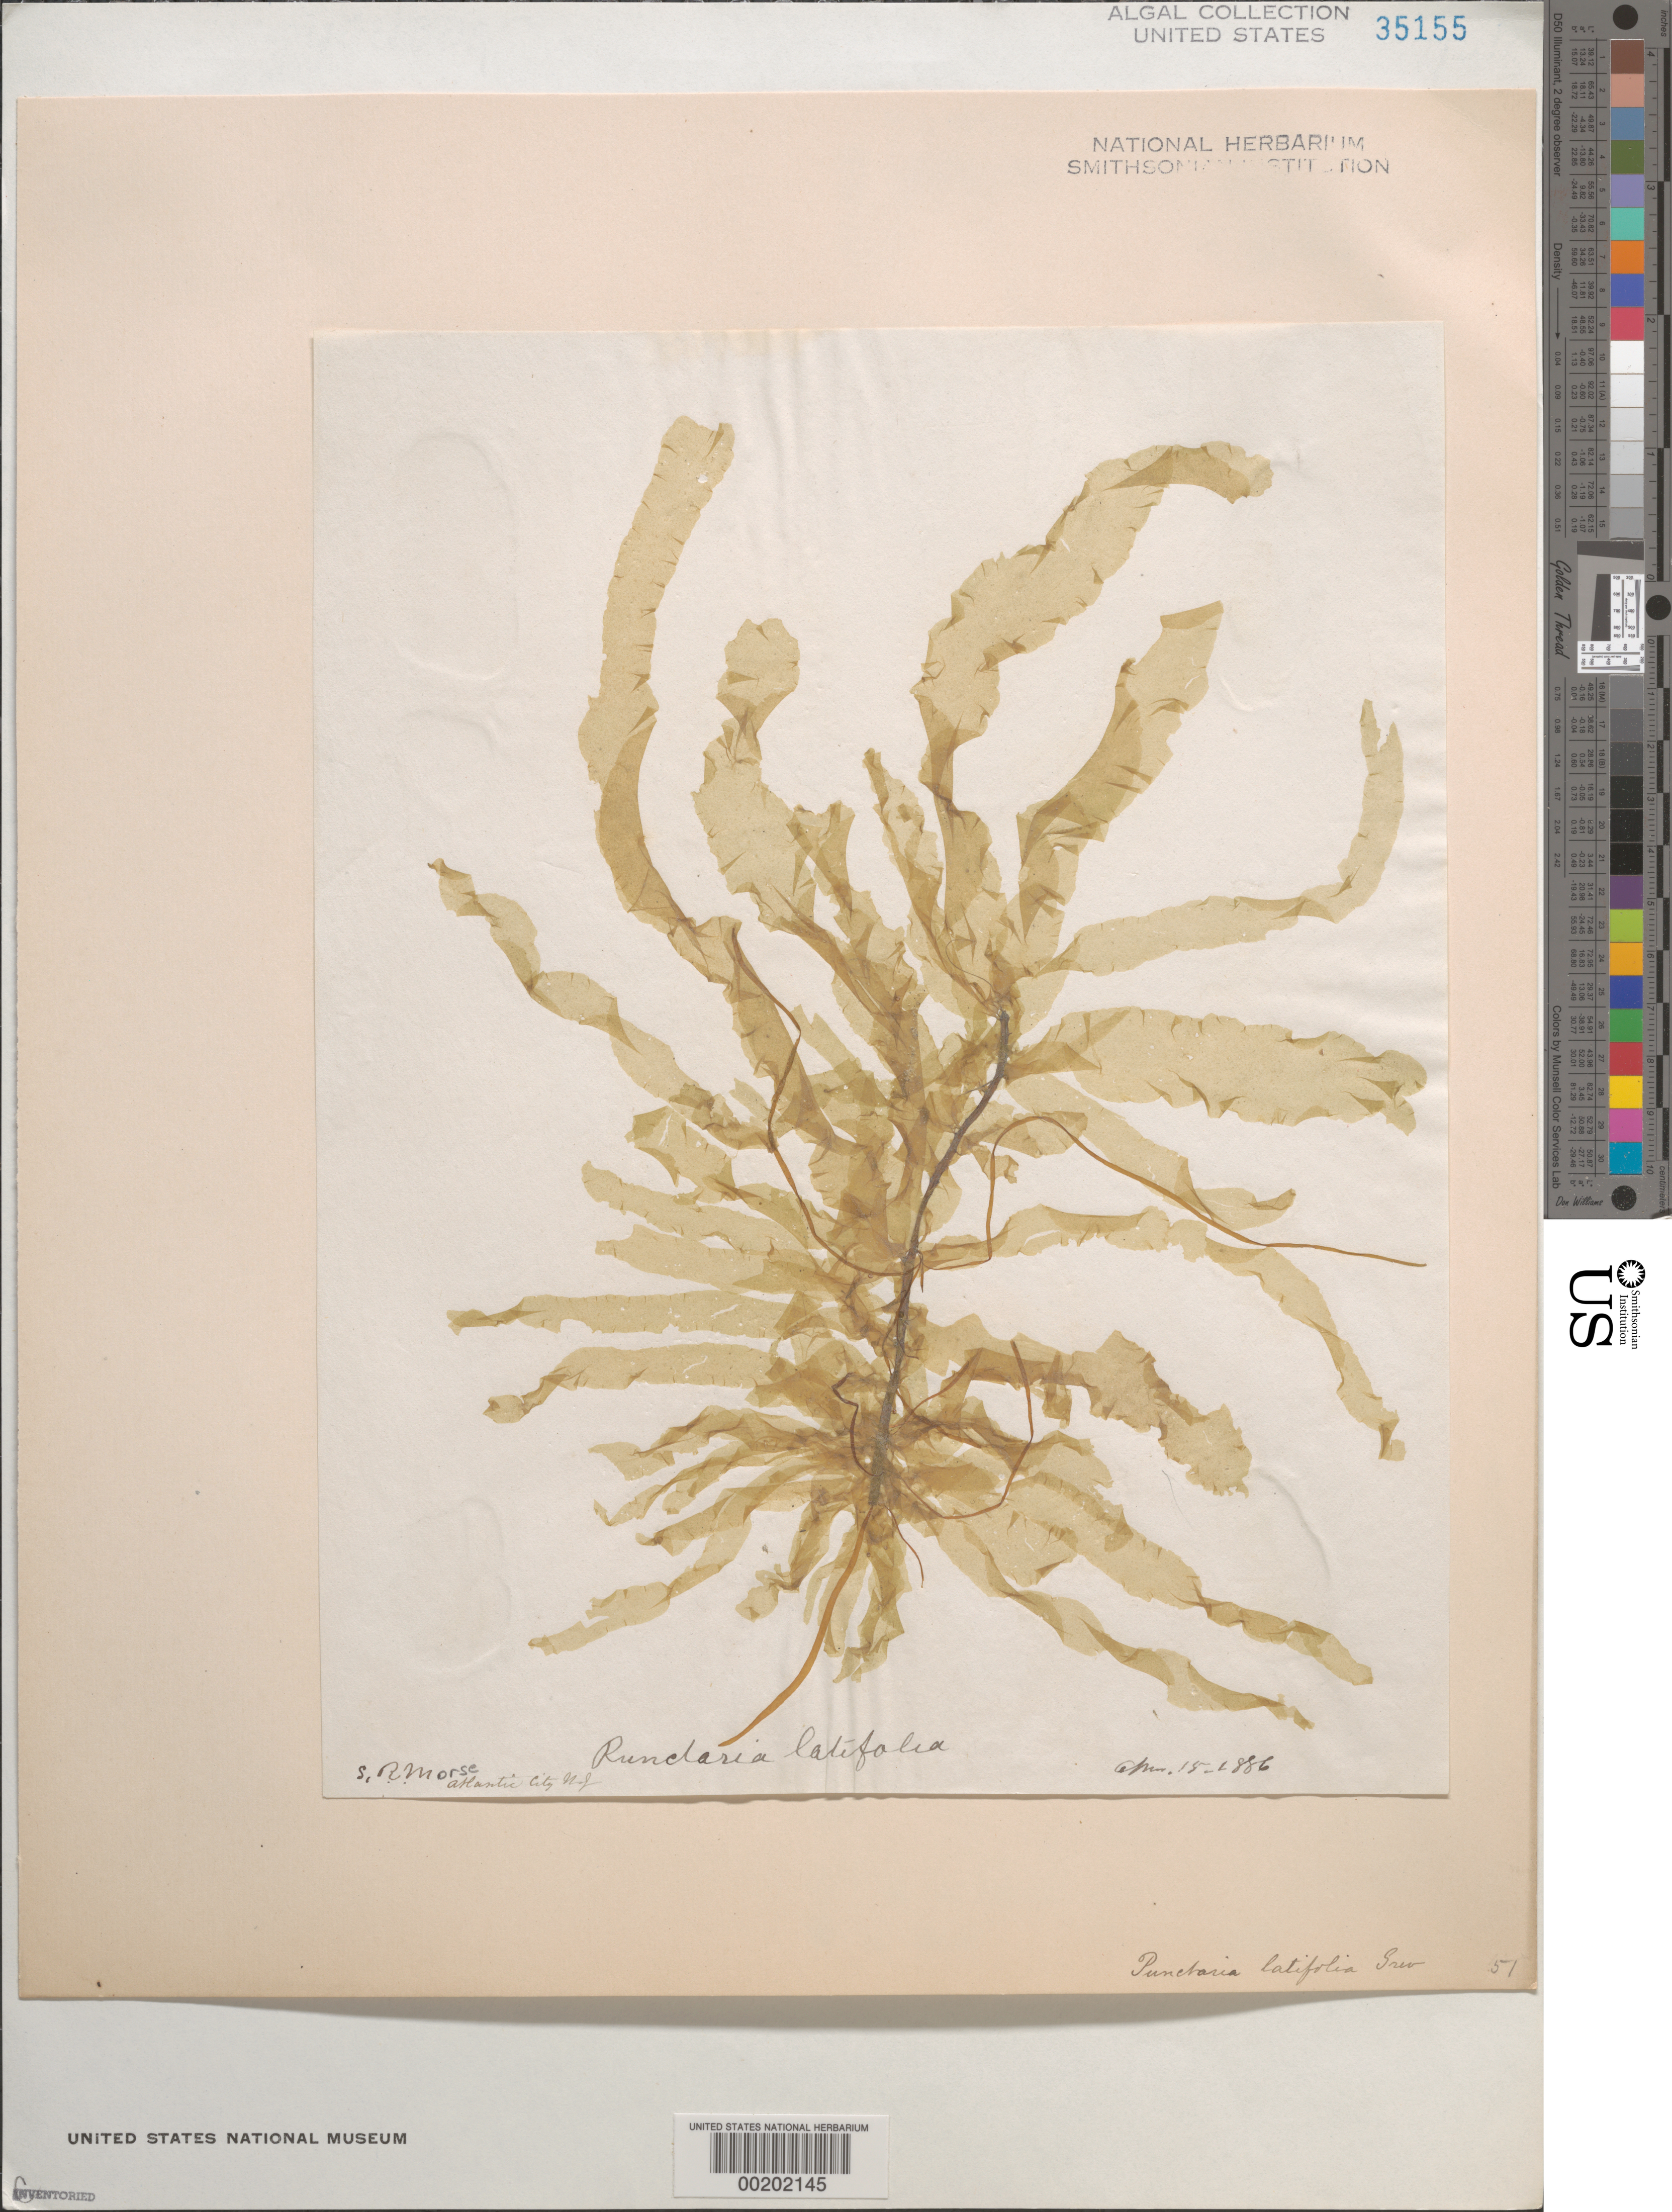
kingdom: Chromista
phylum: Ochrophyta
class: Phaeophyceae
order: Dictyosiphonales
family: Punctariaceae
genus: Punctaria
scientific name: Punctaria latifolia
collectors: S. Morse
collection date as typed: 15 Apr 1886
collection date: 1886-04-15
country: United States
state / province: New Jersey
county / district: Atlantic County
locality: Atlantic City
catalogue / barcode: US 35155